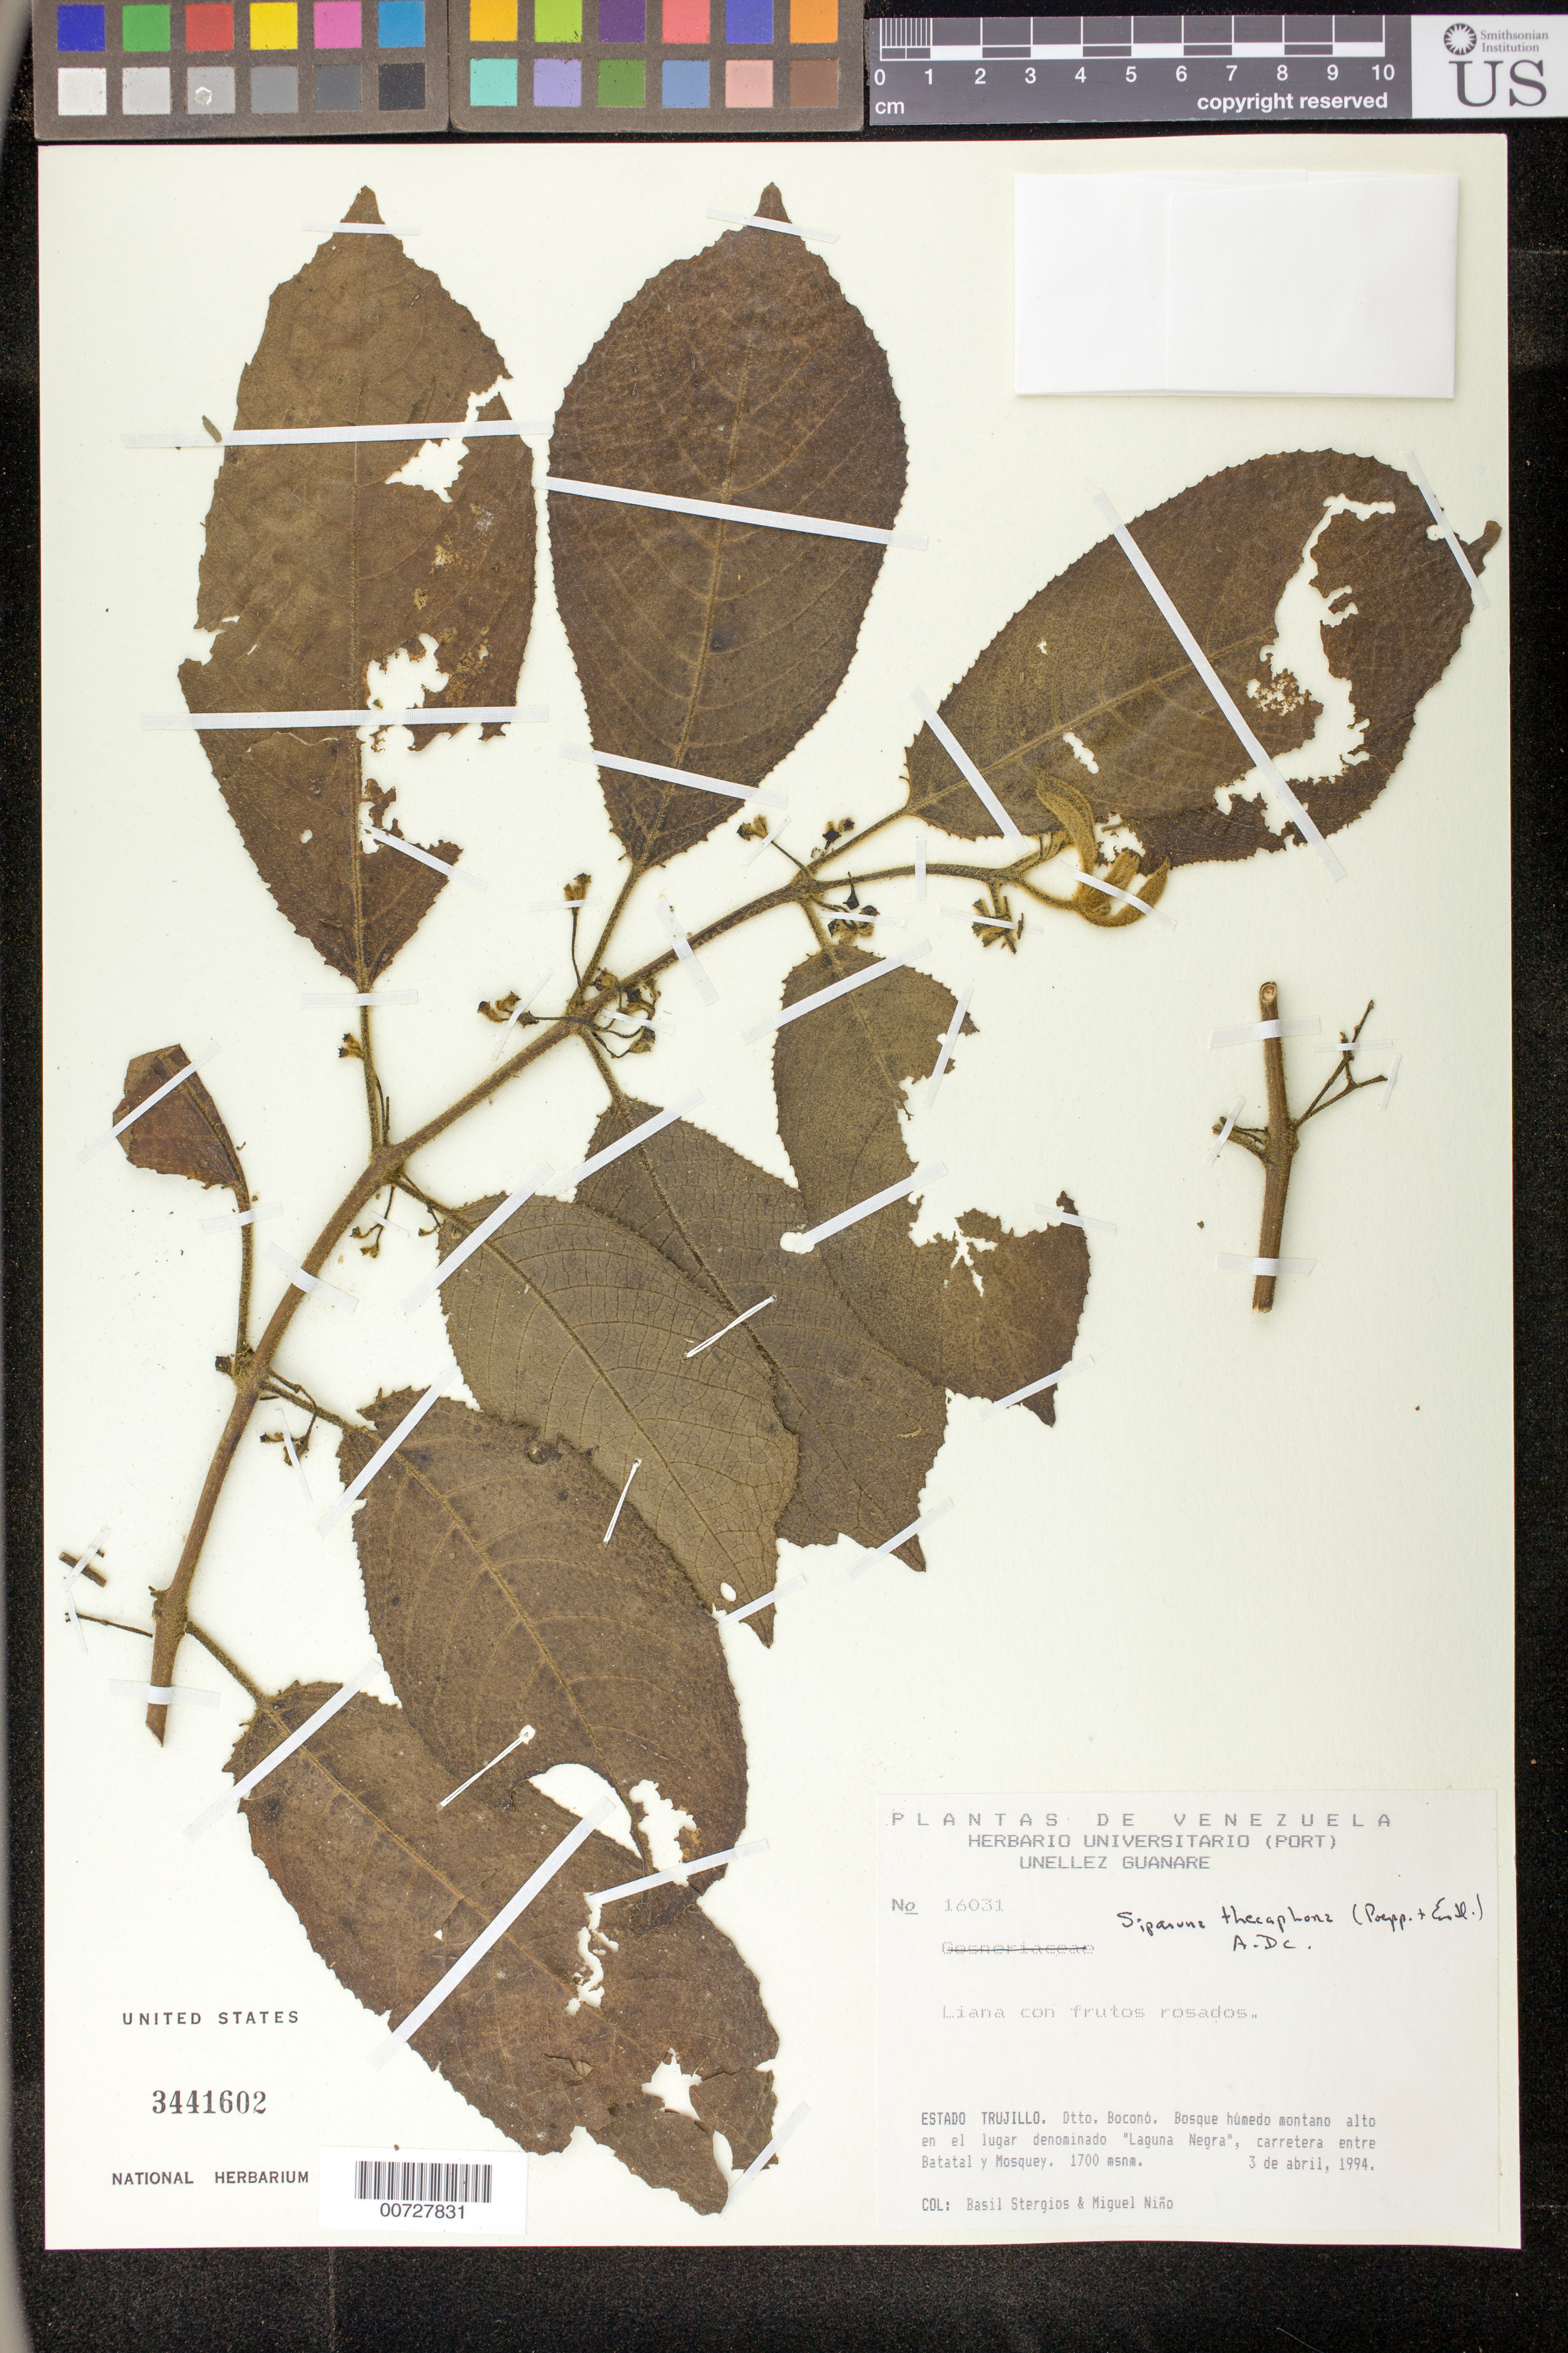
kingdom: Plantae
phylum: Tracheophyta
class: Magnoliopsida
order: Laurales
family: Siparunaceae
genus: Siparuna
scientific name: Siparuna thecaphora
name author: (Poepp. & Endl.) A. DC.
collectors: B. G. Stergios & S. M. Niño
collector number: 16031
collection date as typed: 03 Apr 1994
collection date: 1994-04-03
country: Venezuela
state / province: Trujillo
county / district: Boconó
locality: Laguna Negra, carretera entre Batatal y Mosquey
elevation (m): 1700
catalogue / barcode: US 3441602